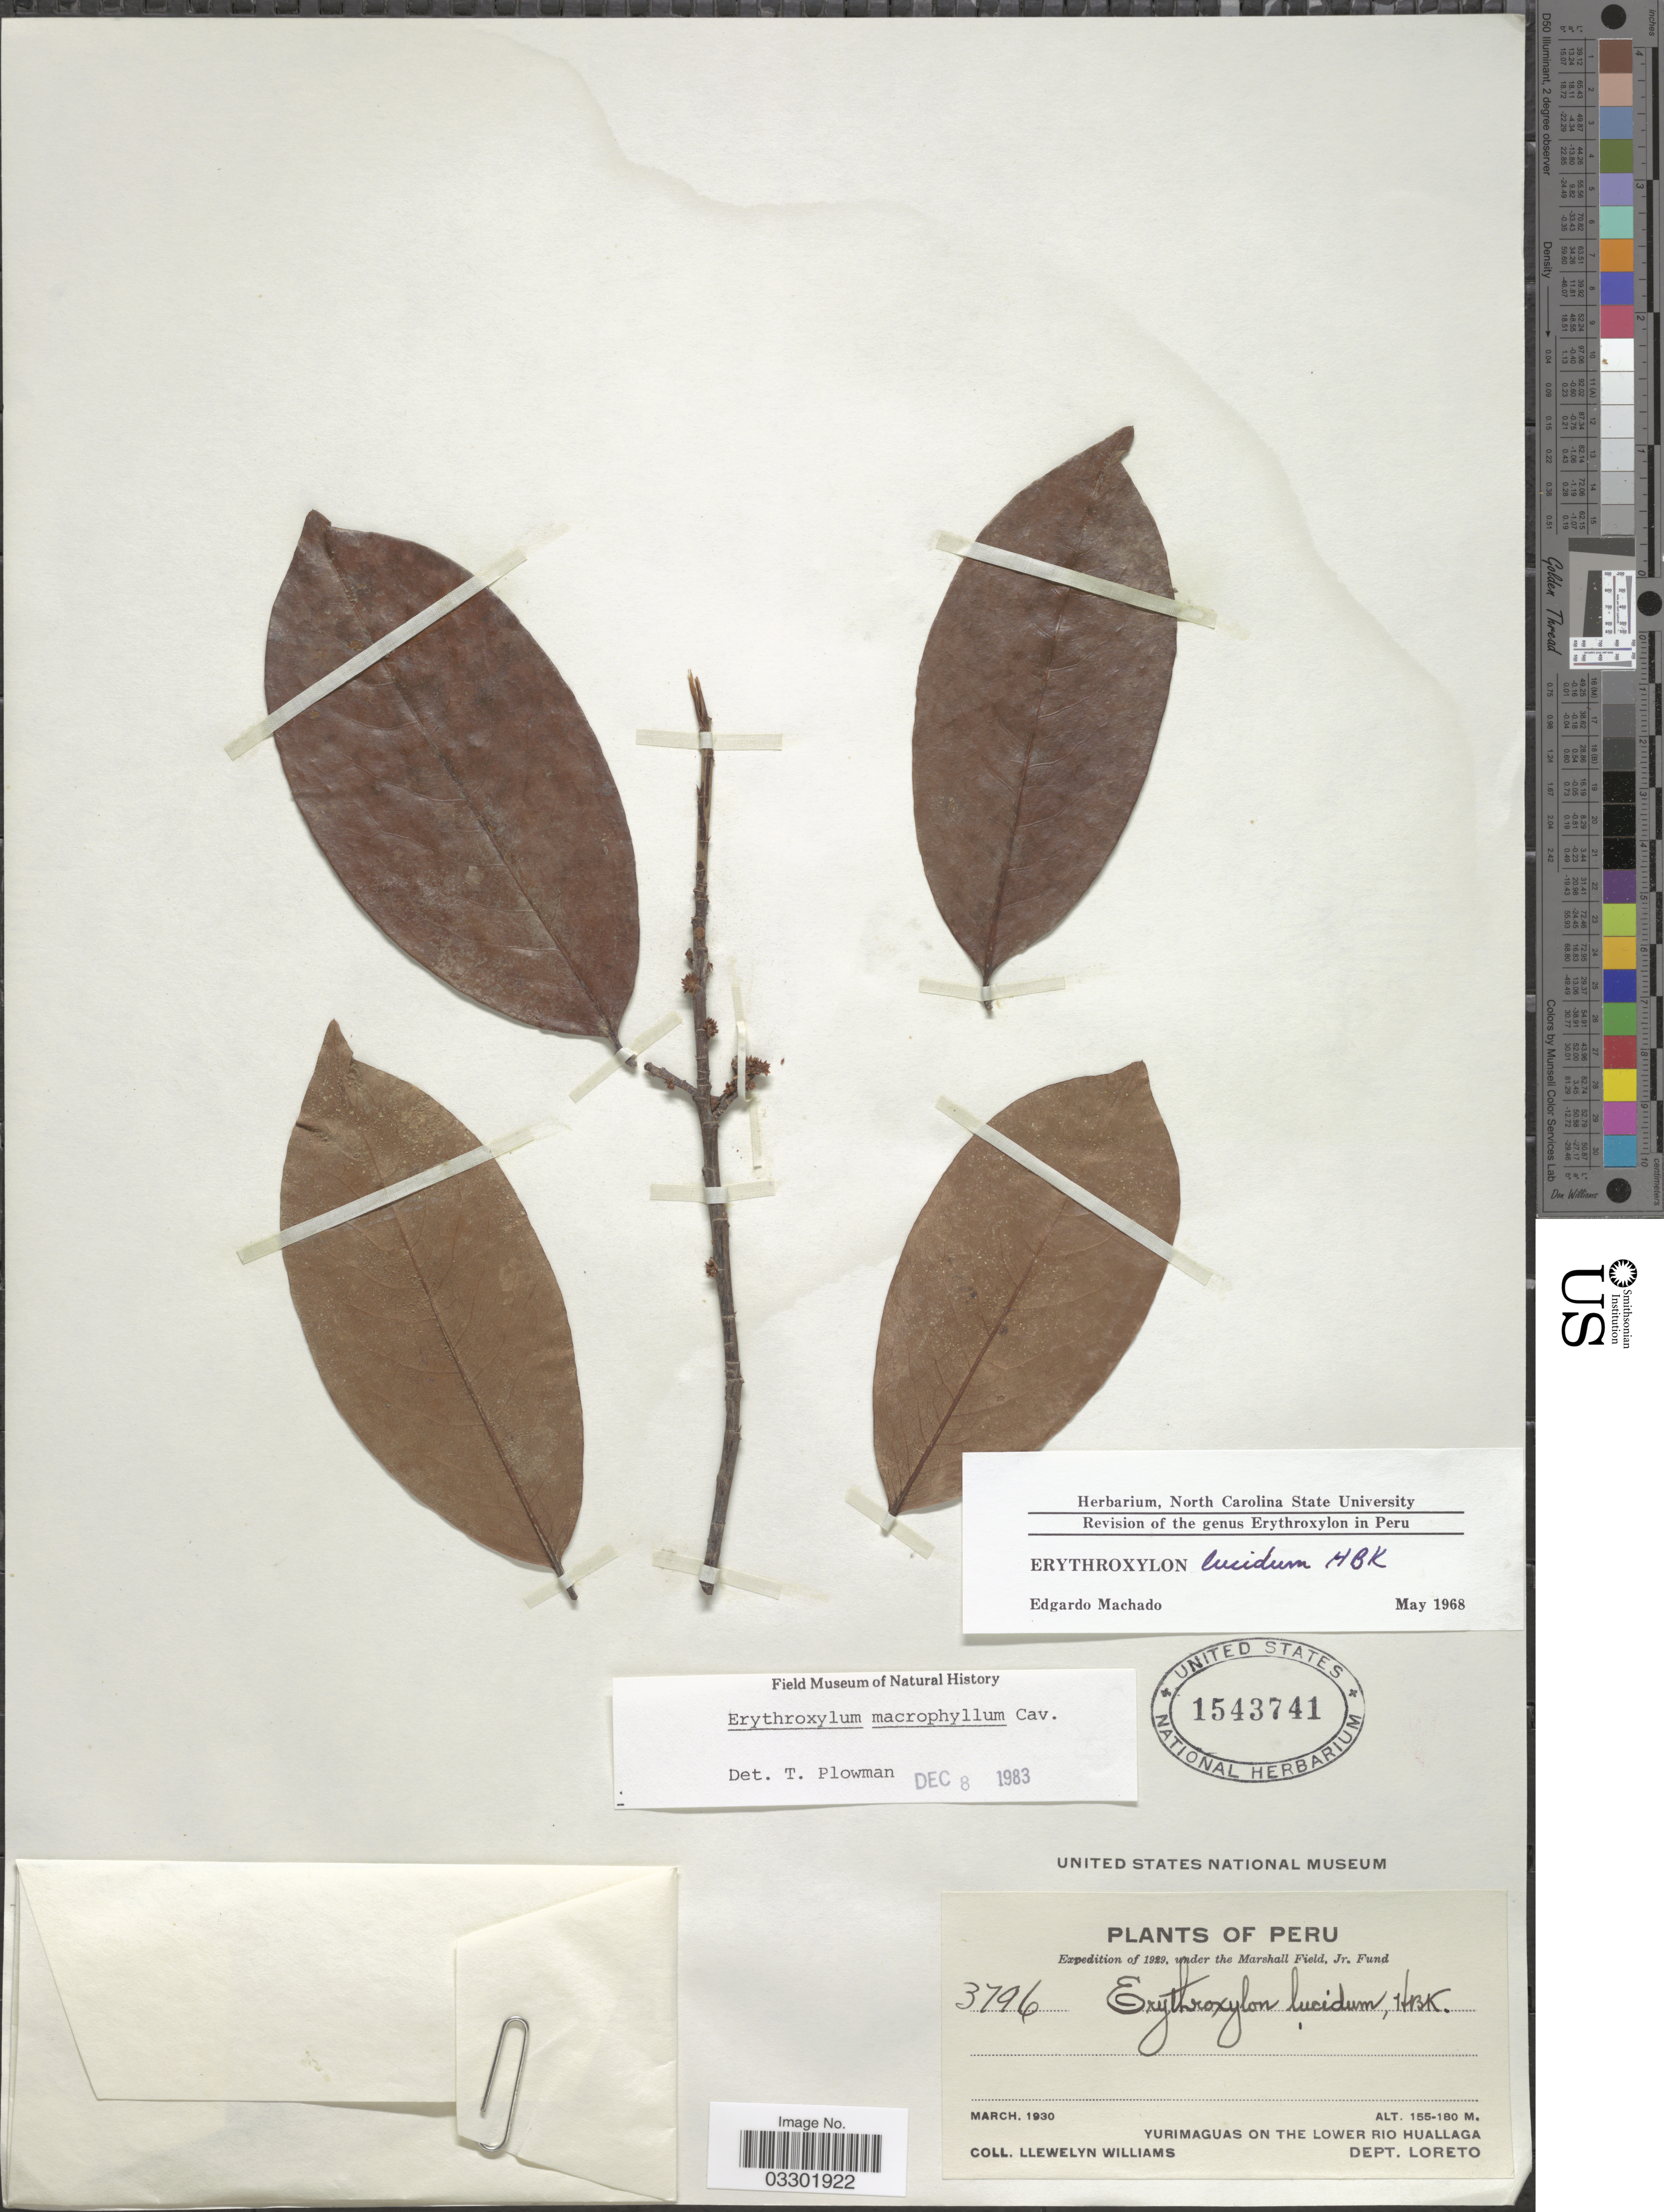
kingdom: Plantae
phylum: Tracheophyta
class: Magnoliopsida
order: Malpighiales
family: Erythroxylaceae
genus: Erythroxylum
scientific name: Erythroxylum macrophyllum var. macrophyllum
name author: Cav.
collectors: Ll. Williams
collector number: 3796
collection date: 1930-03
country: Peru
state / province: Loreto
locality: Yurimaguas on the Lower Rio Huallaga. Dept. Loreto.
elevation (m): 155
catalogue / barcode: US 1543741